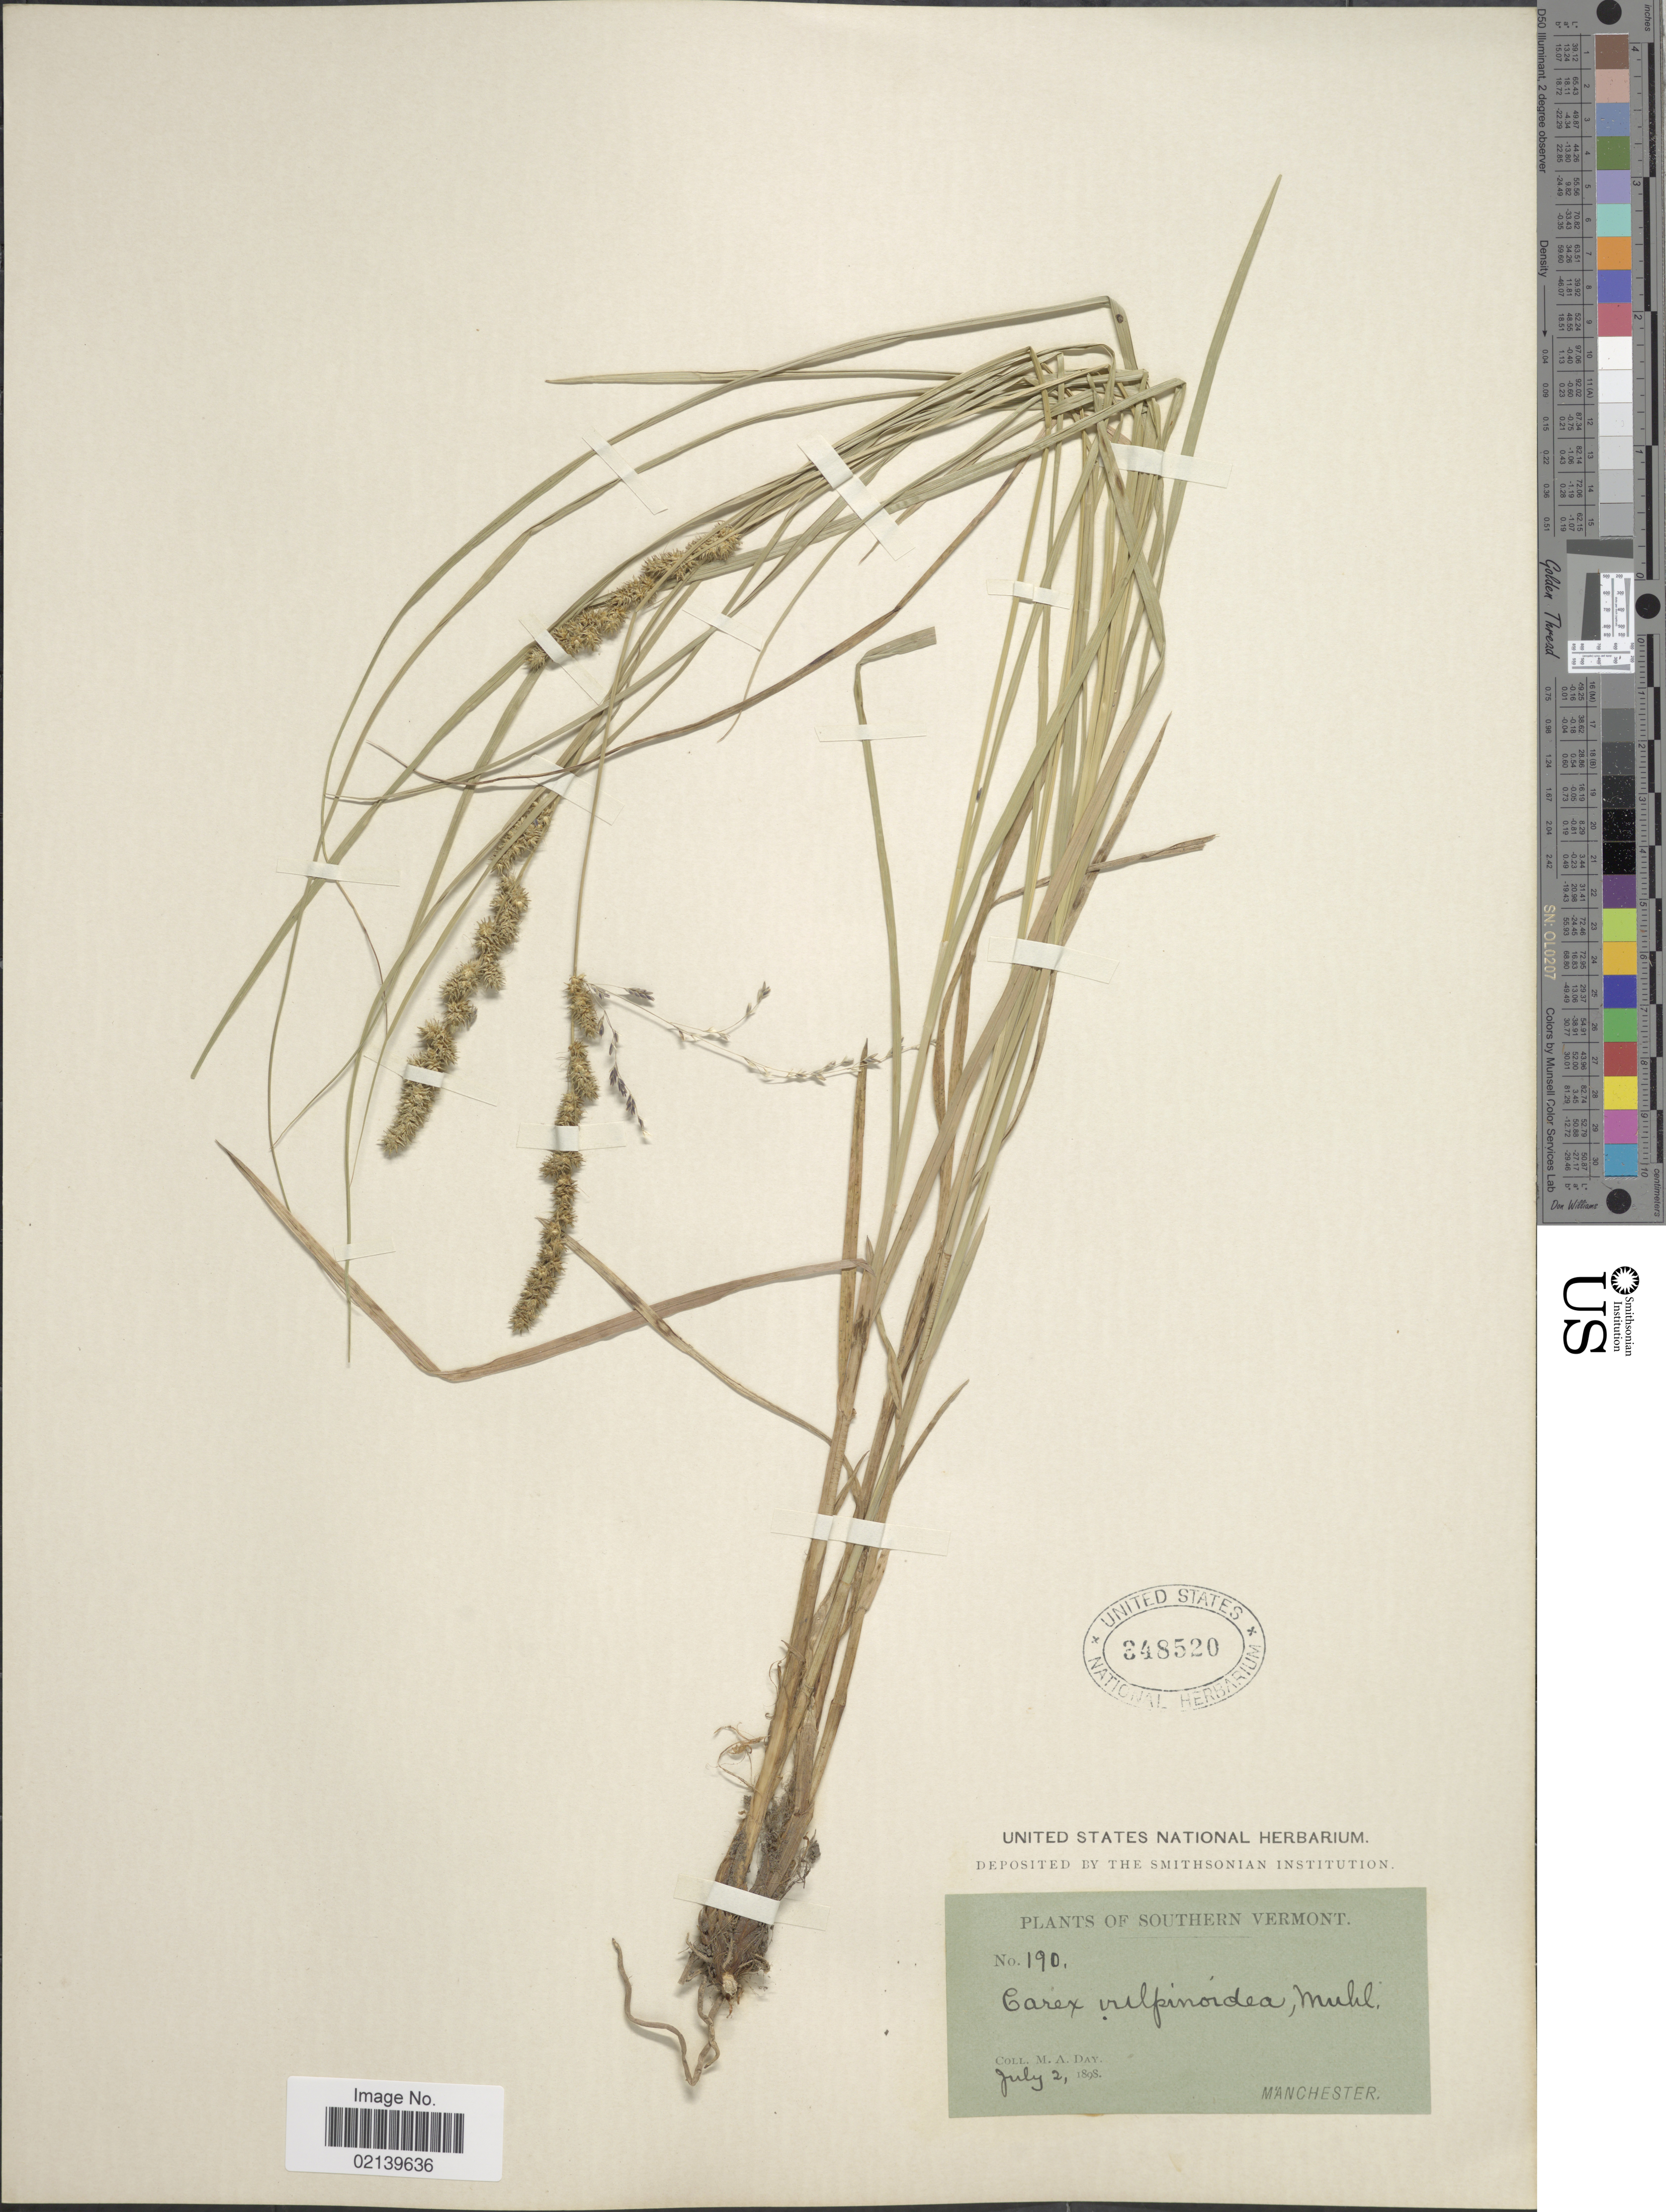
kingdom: Plantae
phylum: Tracheophyta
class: Liliopsida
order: Poales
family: Cyperaceae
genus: Carex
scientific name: Carex vulpinoidea Michx.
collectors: M. Day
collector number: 190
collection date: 1898-07-02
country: United States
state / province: Vermont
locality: Southern Vermont, Manchester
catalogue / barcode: US 348520